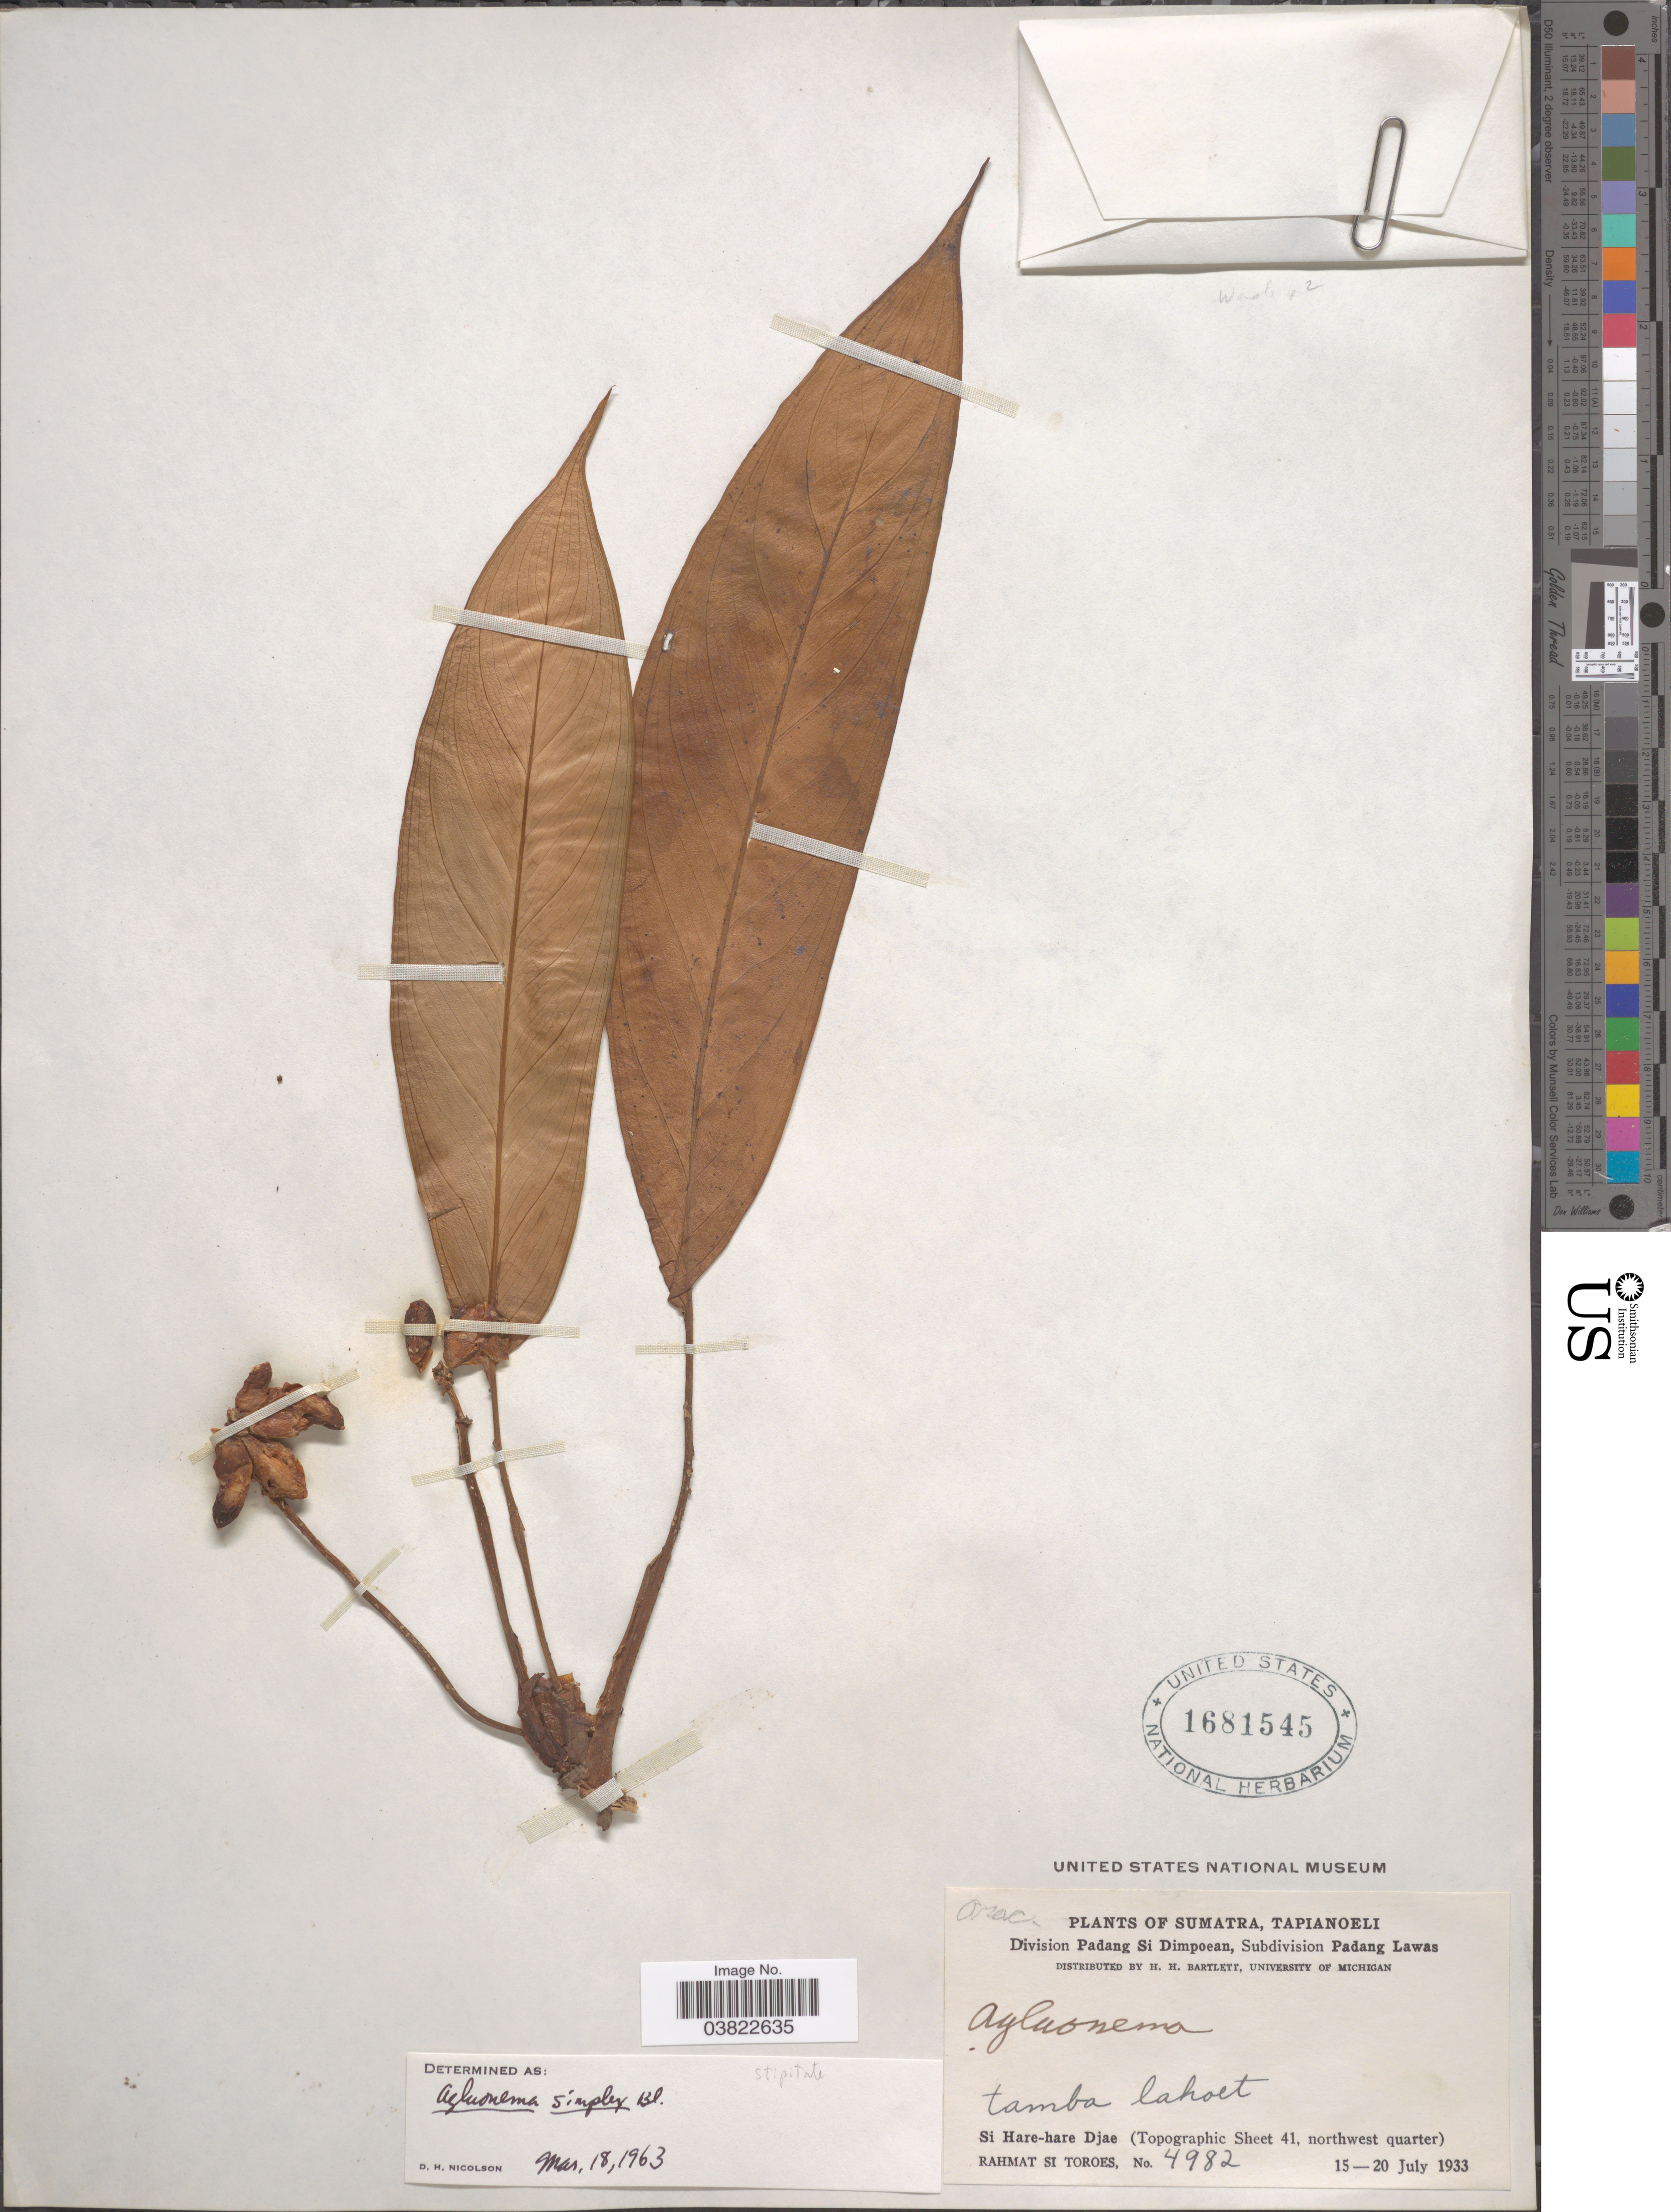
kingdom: Plantae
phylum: Tracheophyta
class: Liliopsida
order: Alismatales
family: Araceae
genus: Aglaonema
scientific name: Aglaonema simplex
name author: Blume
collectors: Rahmat Si Boeea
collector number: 4982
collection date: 1933-07-15/1933-07-20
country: Indonesia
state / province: Sumatra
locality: Tapianoeli. Division Padang Si Dimpoean, Subdivision Padang Lawas. Si Hare-hare Djae (Topographic Sheet 41, northwest quarter).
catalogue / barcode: US 1681545